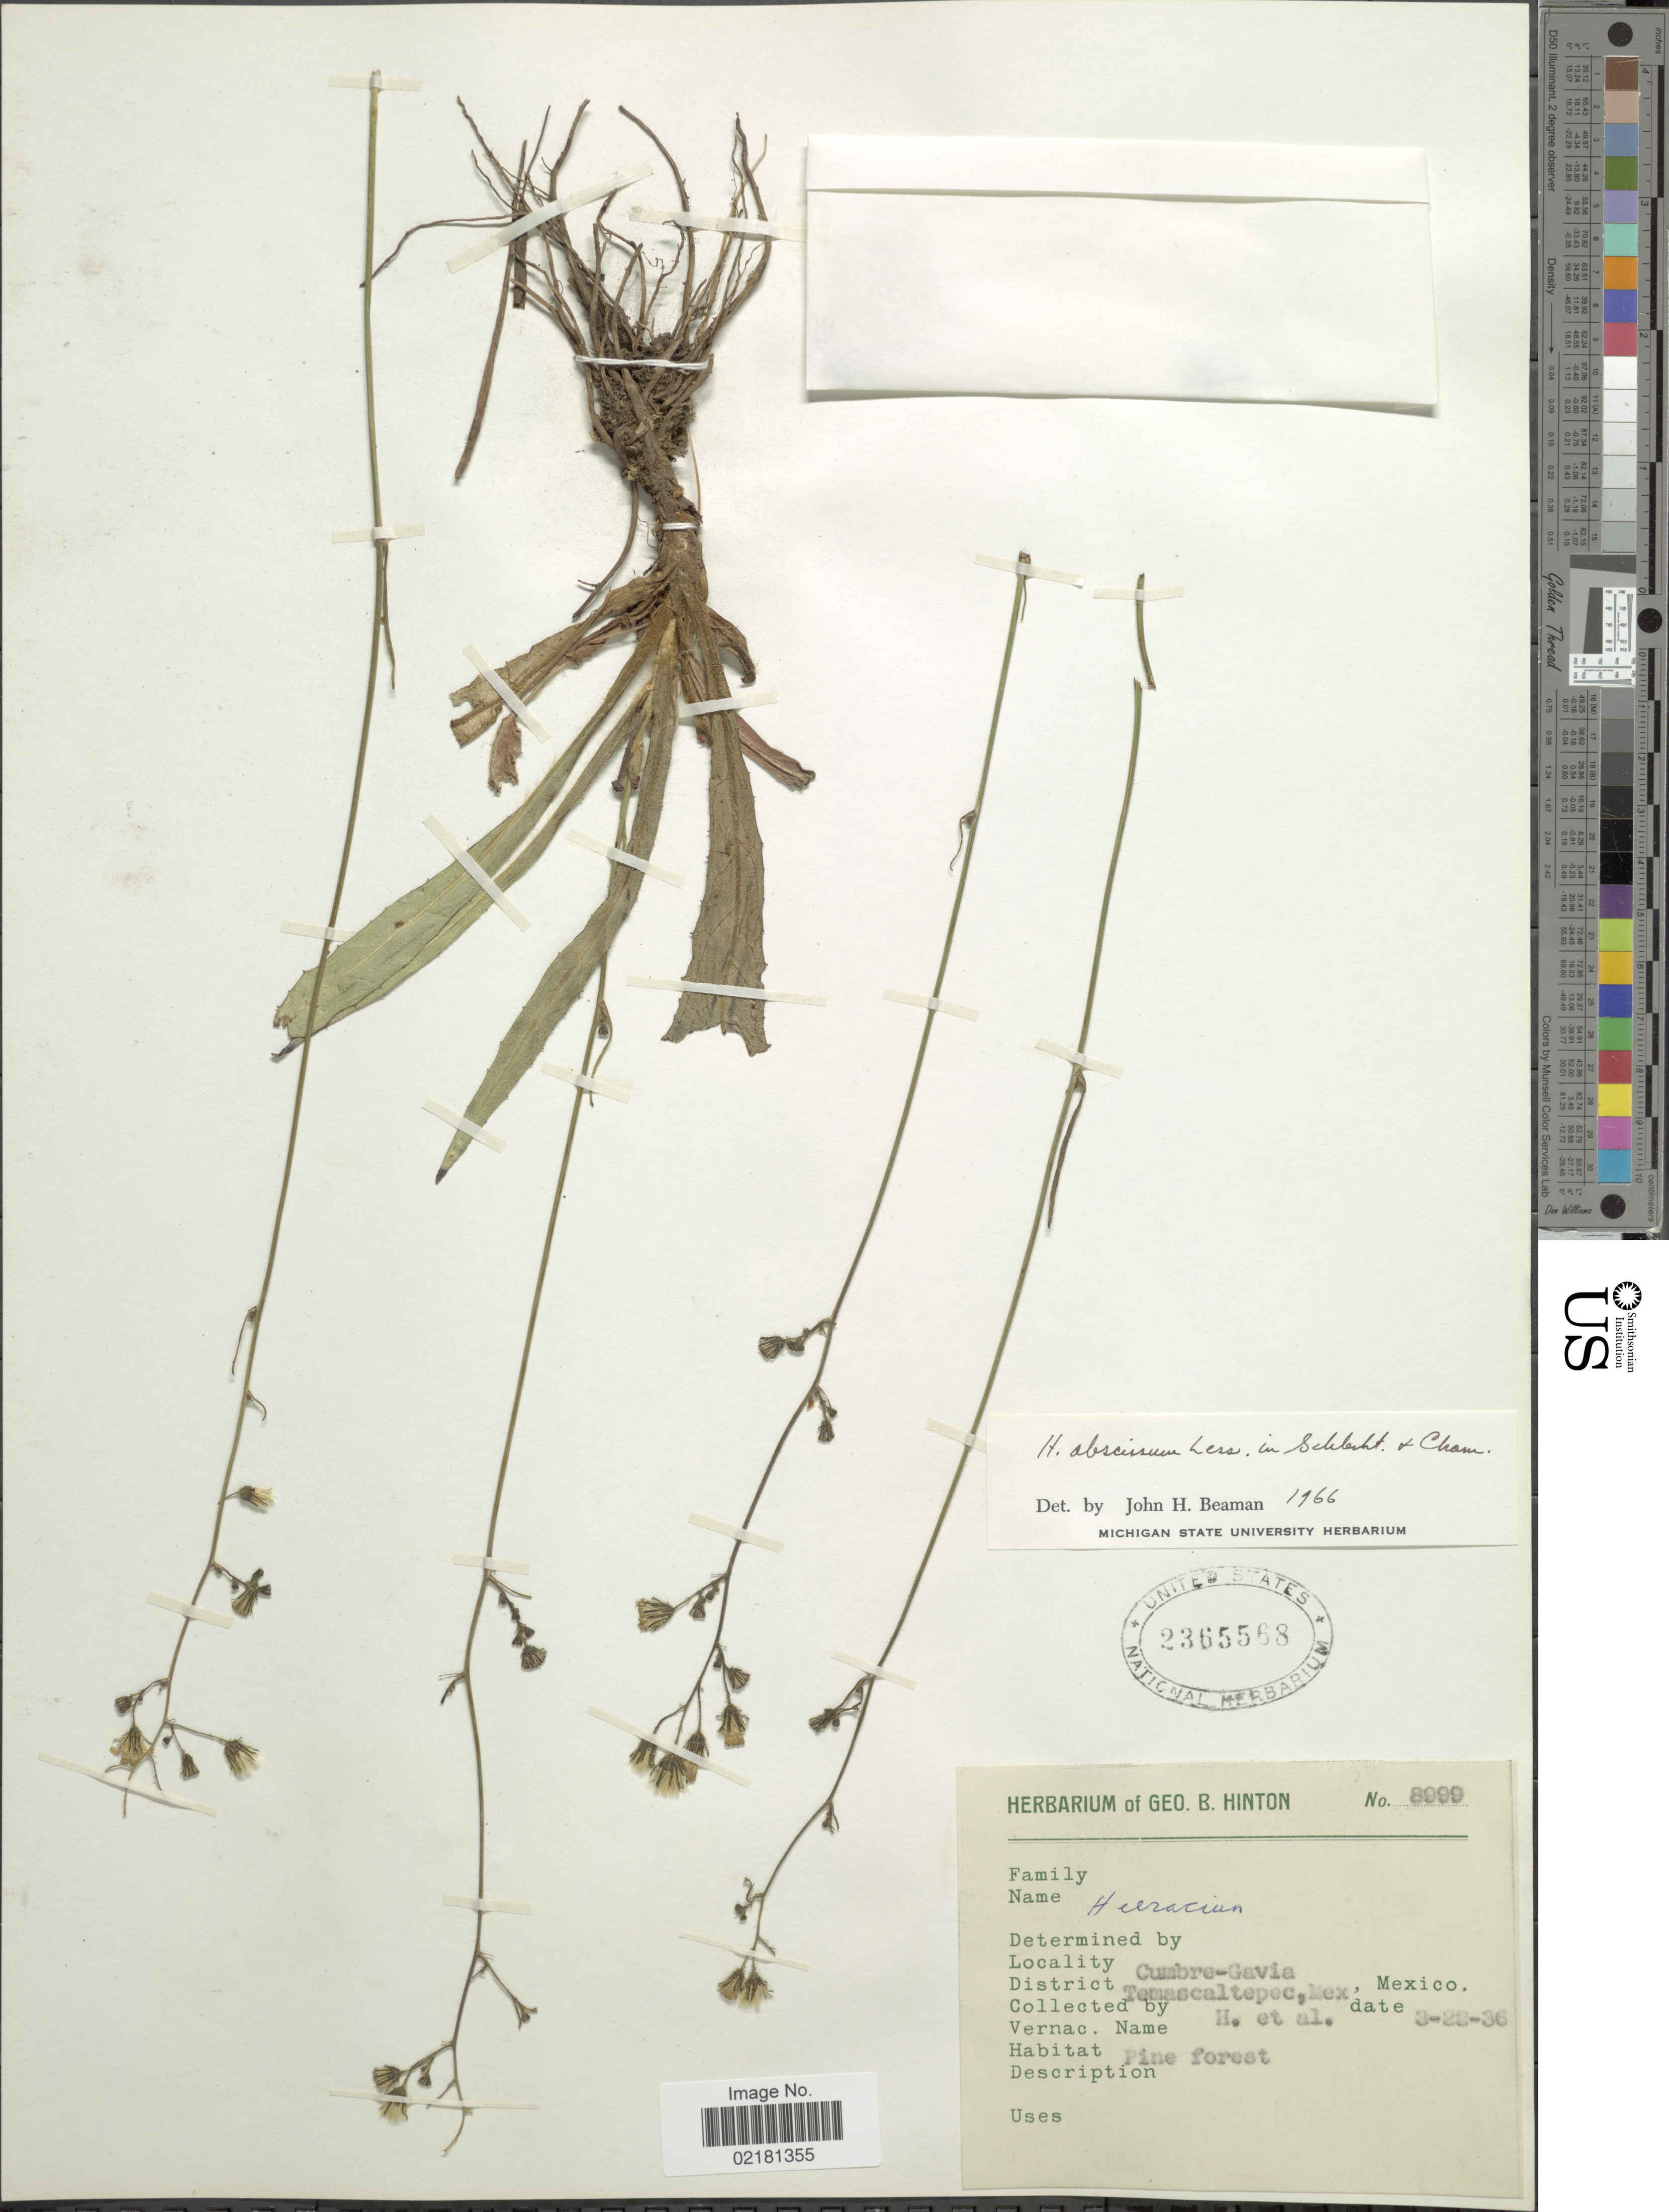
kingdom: Plantae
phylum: Tracheophyta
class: Magnoliopsida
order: Asterales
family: Asteraceae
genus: Hieracium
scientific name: Hieracium abscissum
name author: Less.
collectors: G. B. Hinton & et al.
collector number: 8999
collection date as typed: Transcribed d/m/y: 22/3/36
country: Mexico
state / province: México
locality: Cumbre-Gavia, District Temascaltepec.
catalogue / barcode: US 2365568